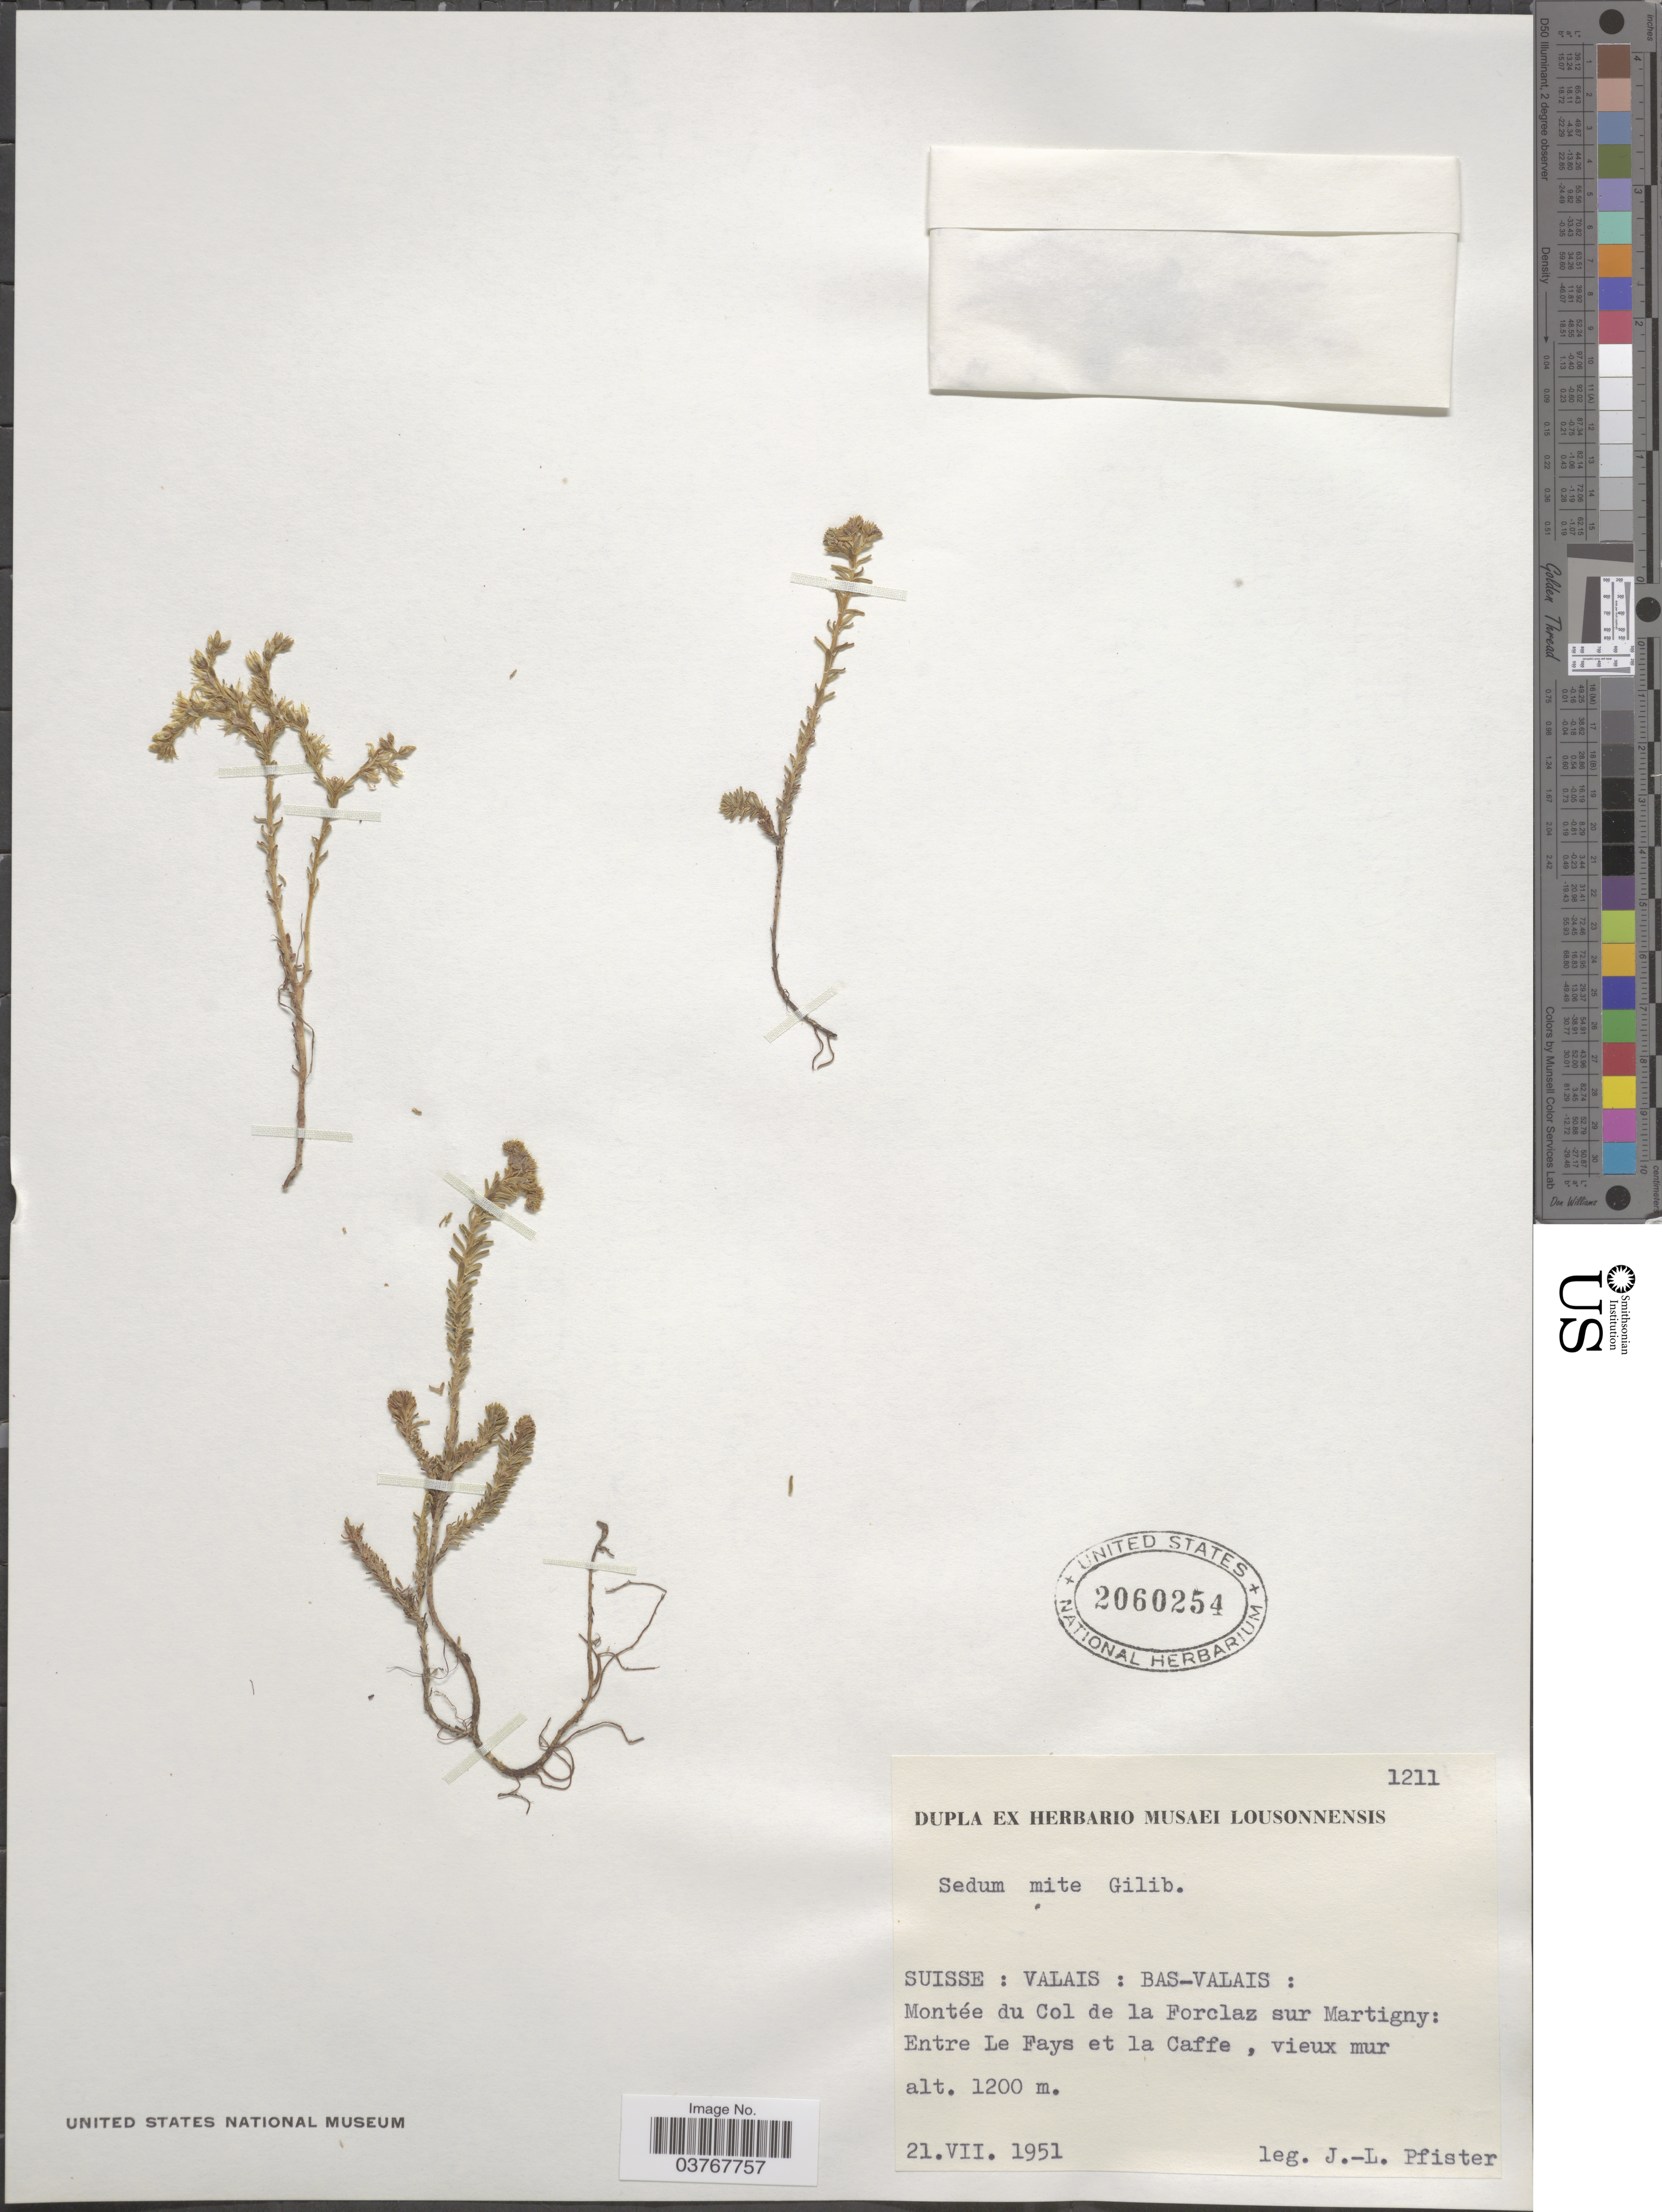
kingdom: Plantae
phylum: Tracheophyta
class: Magnoliopsida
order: Saxifragales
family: Crassulaceae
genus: Sedum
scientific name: Sedum mite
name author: Gilib.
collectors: J. Pfister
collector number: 1211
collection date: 1951-07-21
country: Switzerland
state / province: Valais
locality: Suisse: Bas-Valais: Montée du Col de la Forclaz sur Martigny: Entre Le Fays et la Caffe.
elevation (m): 1200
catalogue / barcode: US 2060254